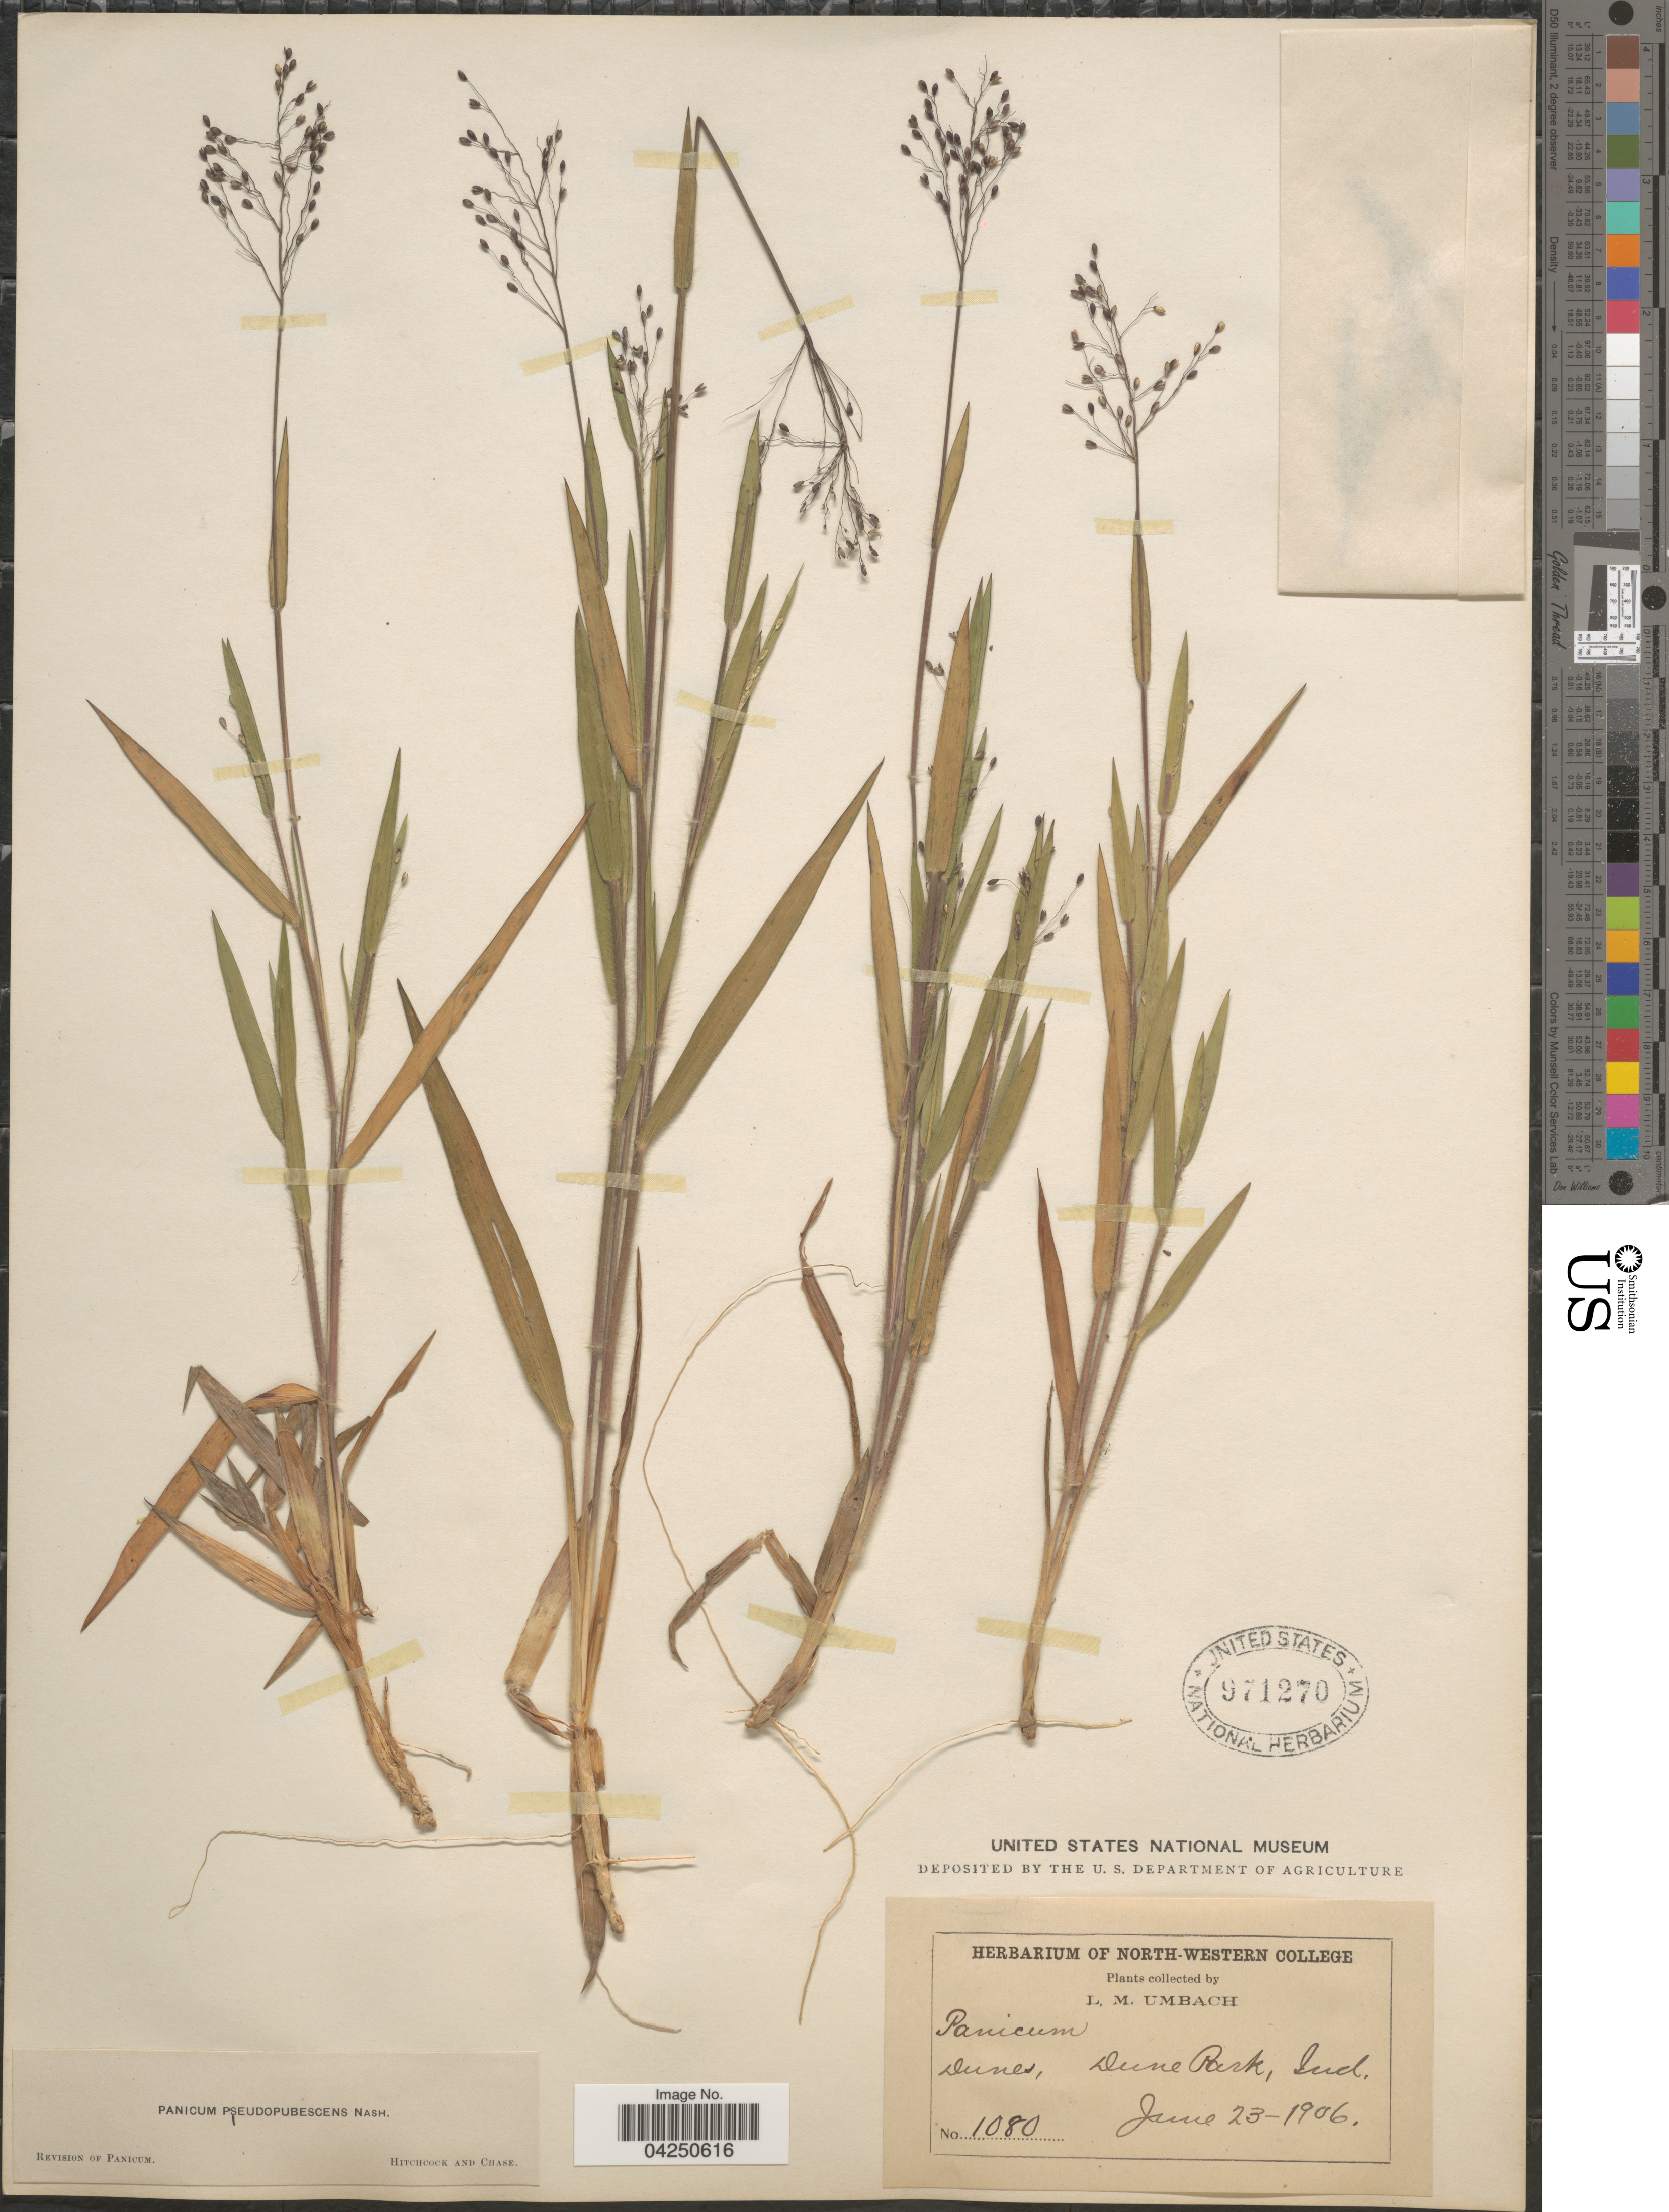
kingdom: Plantae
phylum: Tracheophyta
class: Liliopsida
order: Poales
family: Poaceae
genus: Dichanthelium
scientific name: Dichanthelium acuminatum var. acuminatum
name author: (Sw.) Gould & C.A. Clark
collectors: L. M. Umbach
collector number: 1080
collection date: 1906-06-23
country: United States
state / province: Indiana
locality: Dunes, Dune Park.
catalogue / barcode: US 971270